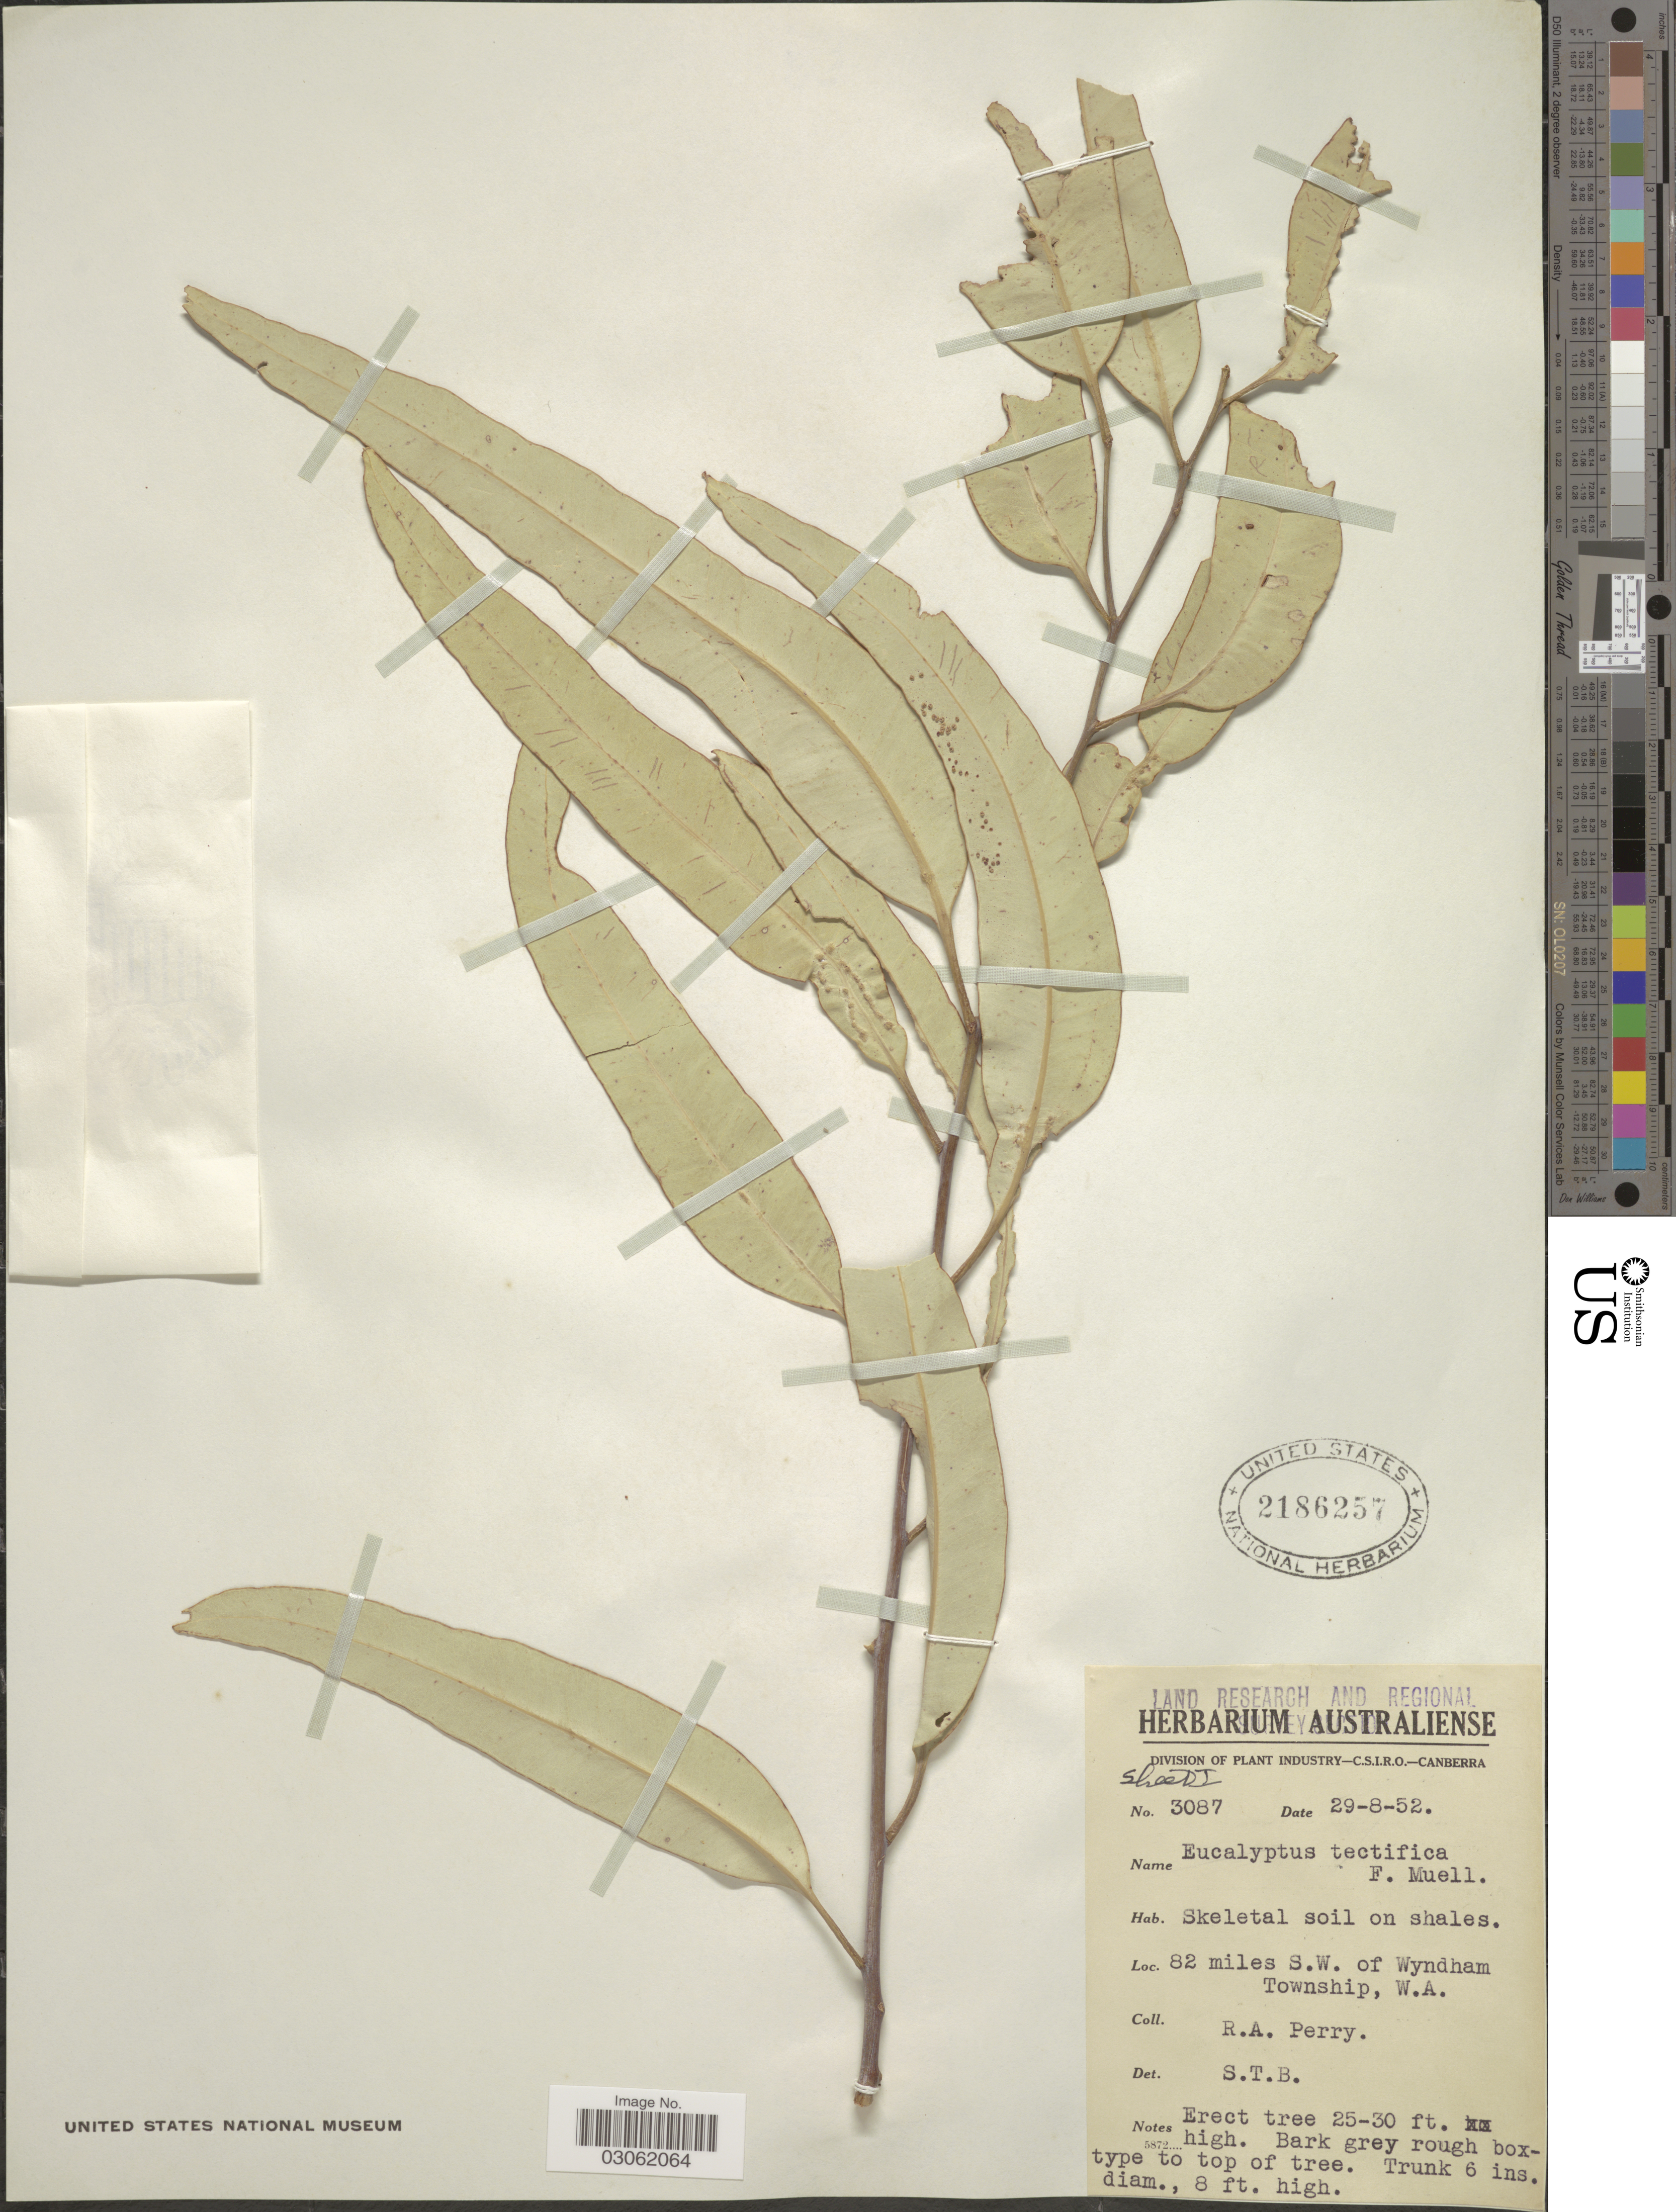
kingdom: Plantae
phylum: Tracheophyta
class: Magnoliopsida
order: Myrtales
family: Myrtaceae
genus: Eucalyptus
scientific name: Eucalyptus tectifica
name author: F. Muell.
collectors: Perry, R. A.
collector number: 3087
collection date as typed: Transcribed d/m/y: 29/8/52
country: Australia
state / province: Western Australia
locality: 82 miles S. W. of Wyndham Township, W. A.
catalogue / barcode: US 2186257